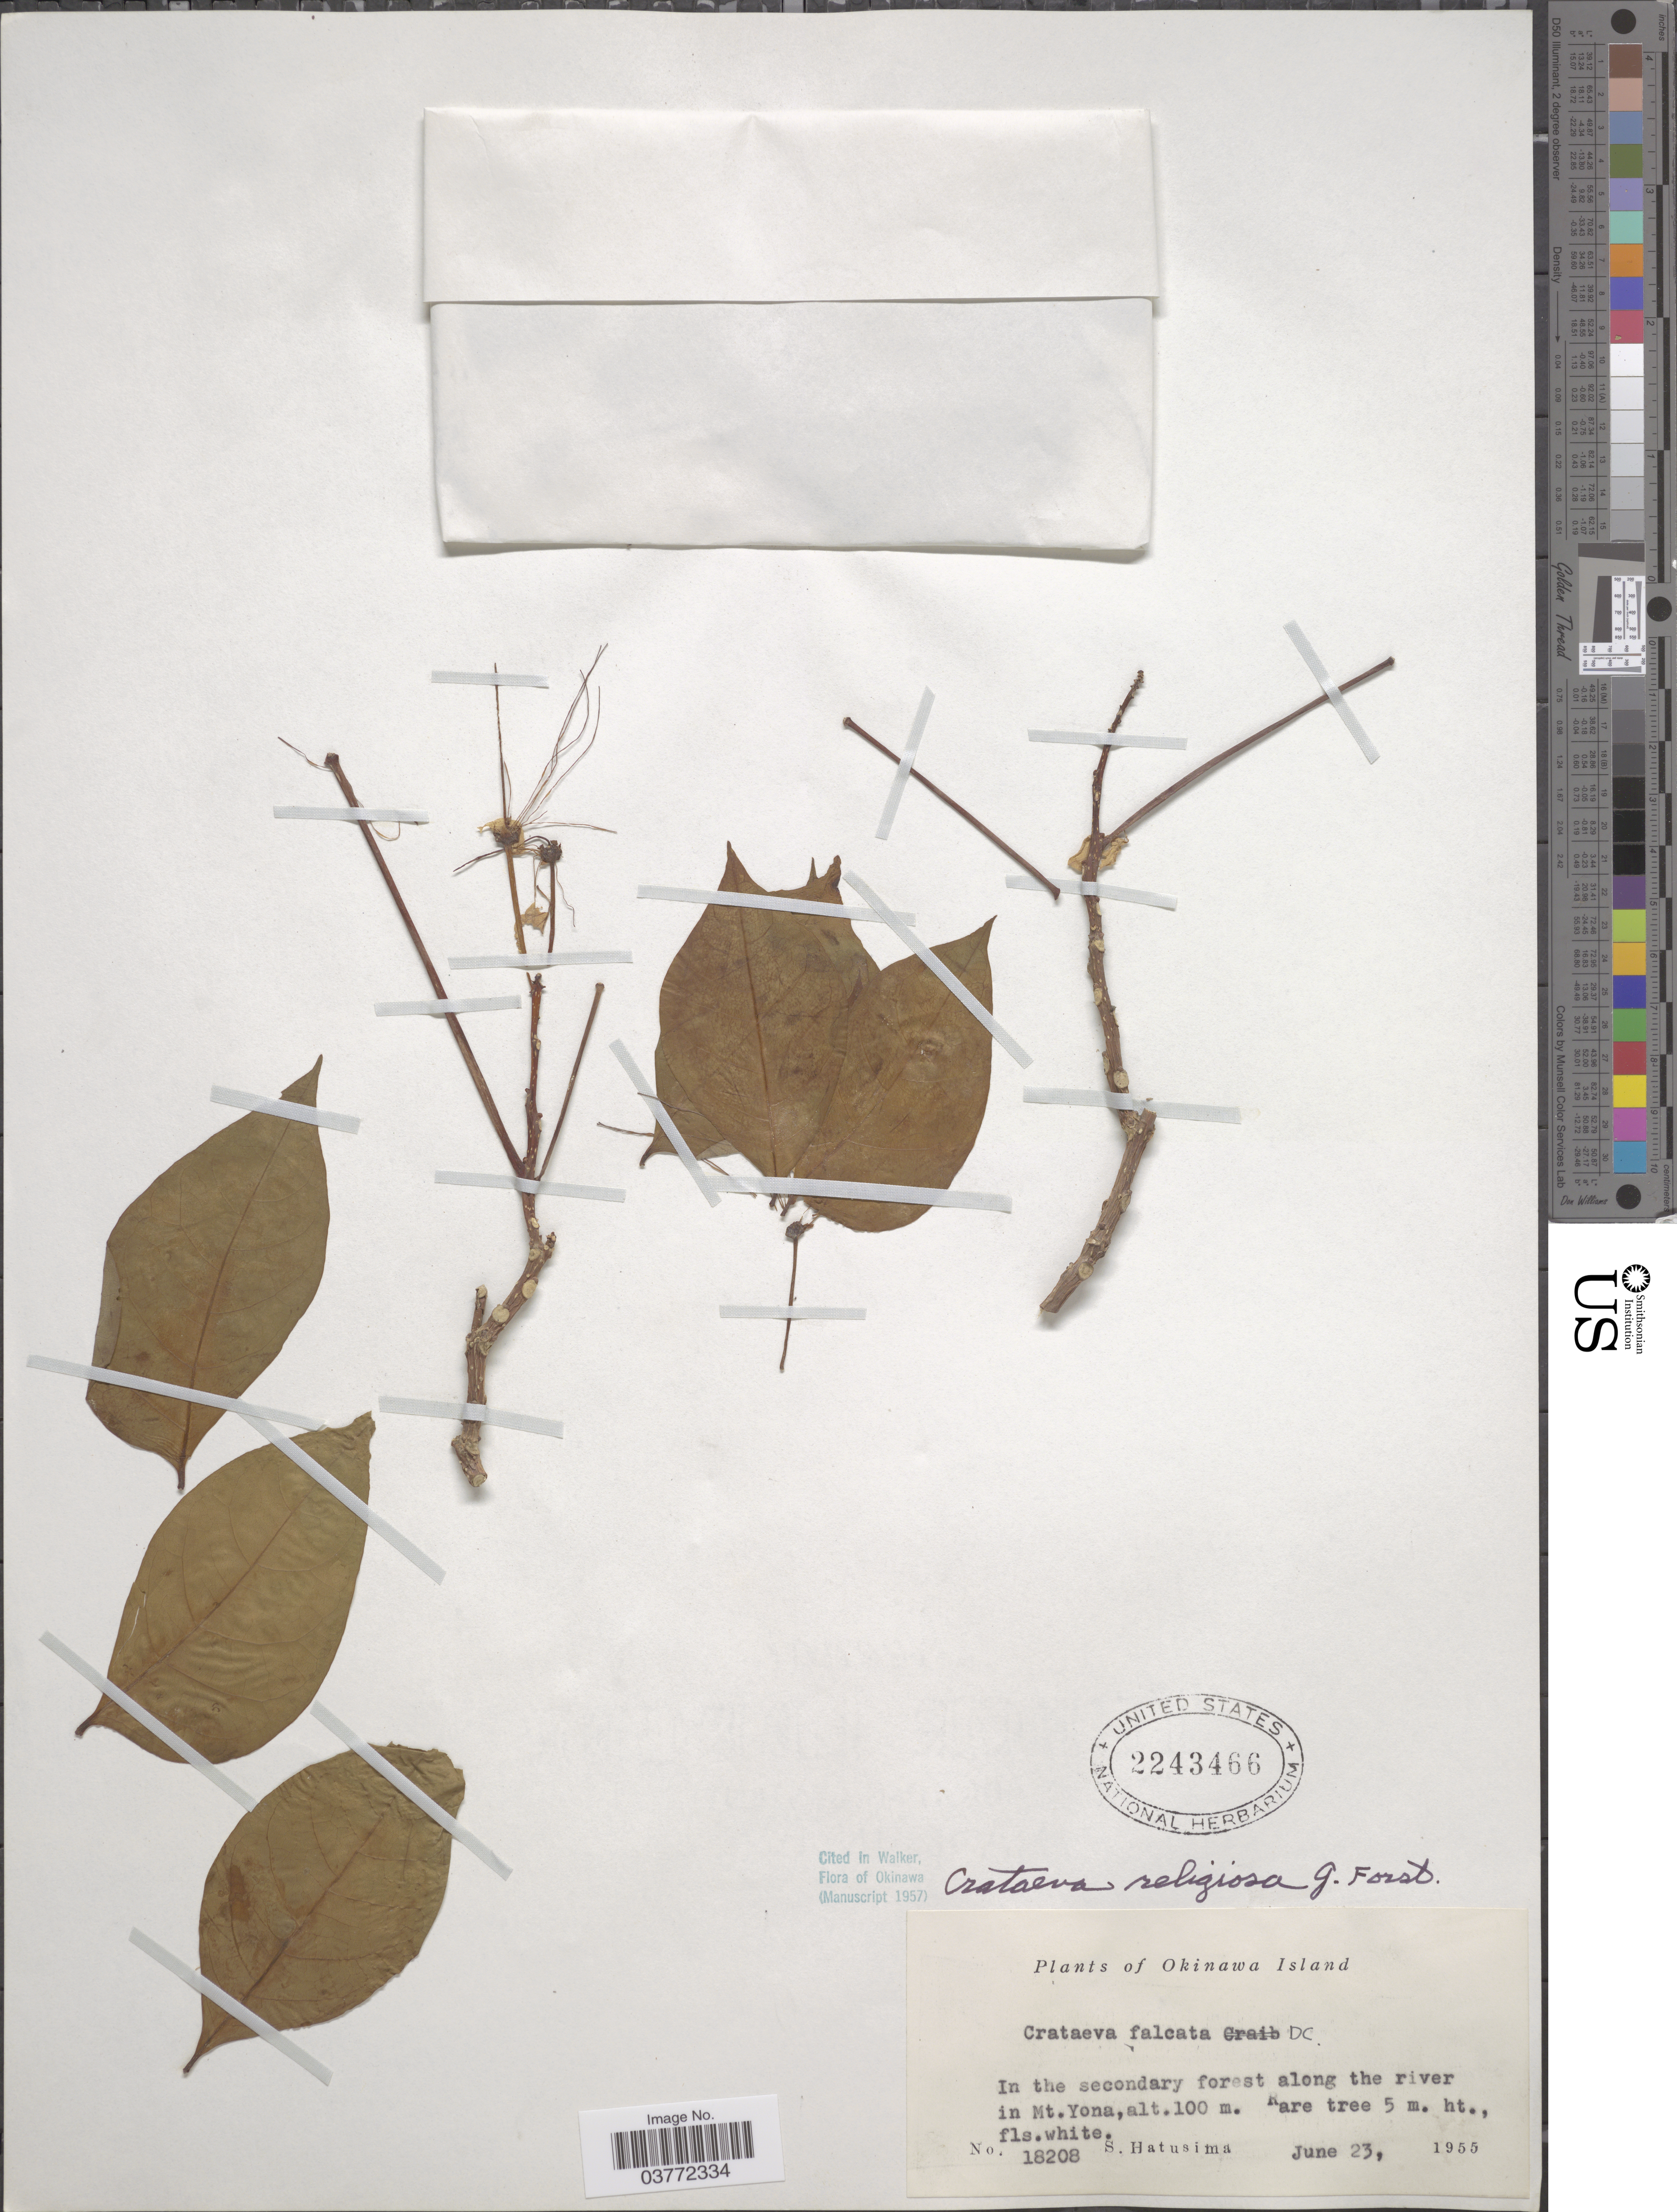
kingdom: Plantae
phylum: Tracheophyta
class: Magnoliopsida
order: Brassicales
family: Capparaceae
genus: Crateva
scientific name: Crateva adansonii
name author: DC.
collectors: S. Hatusima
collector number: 18208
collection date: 1955-06-23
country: Japan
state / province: Okinawa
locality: Okinawa Island. Along the river in Mt. Yona.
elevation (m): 100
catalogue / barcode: US 2243466